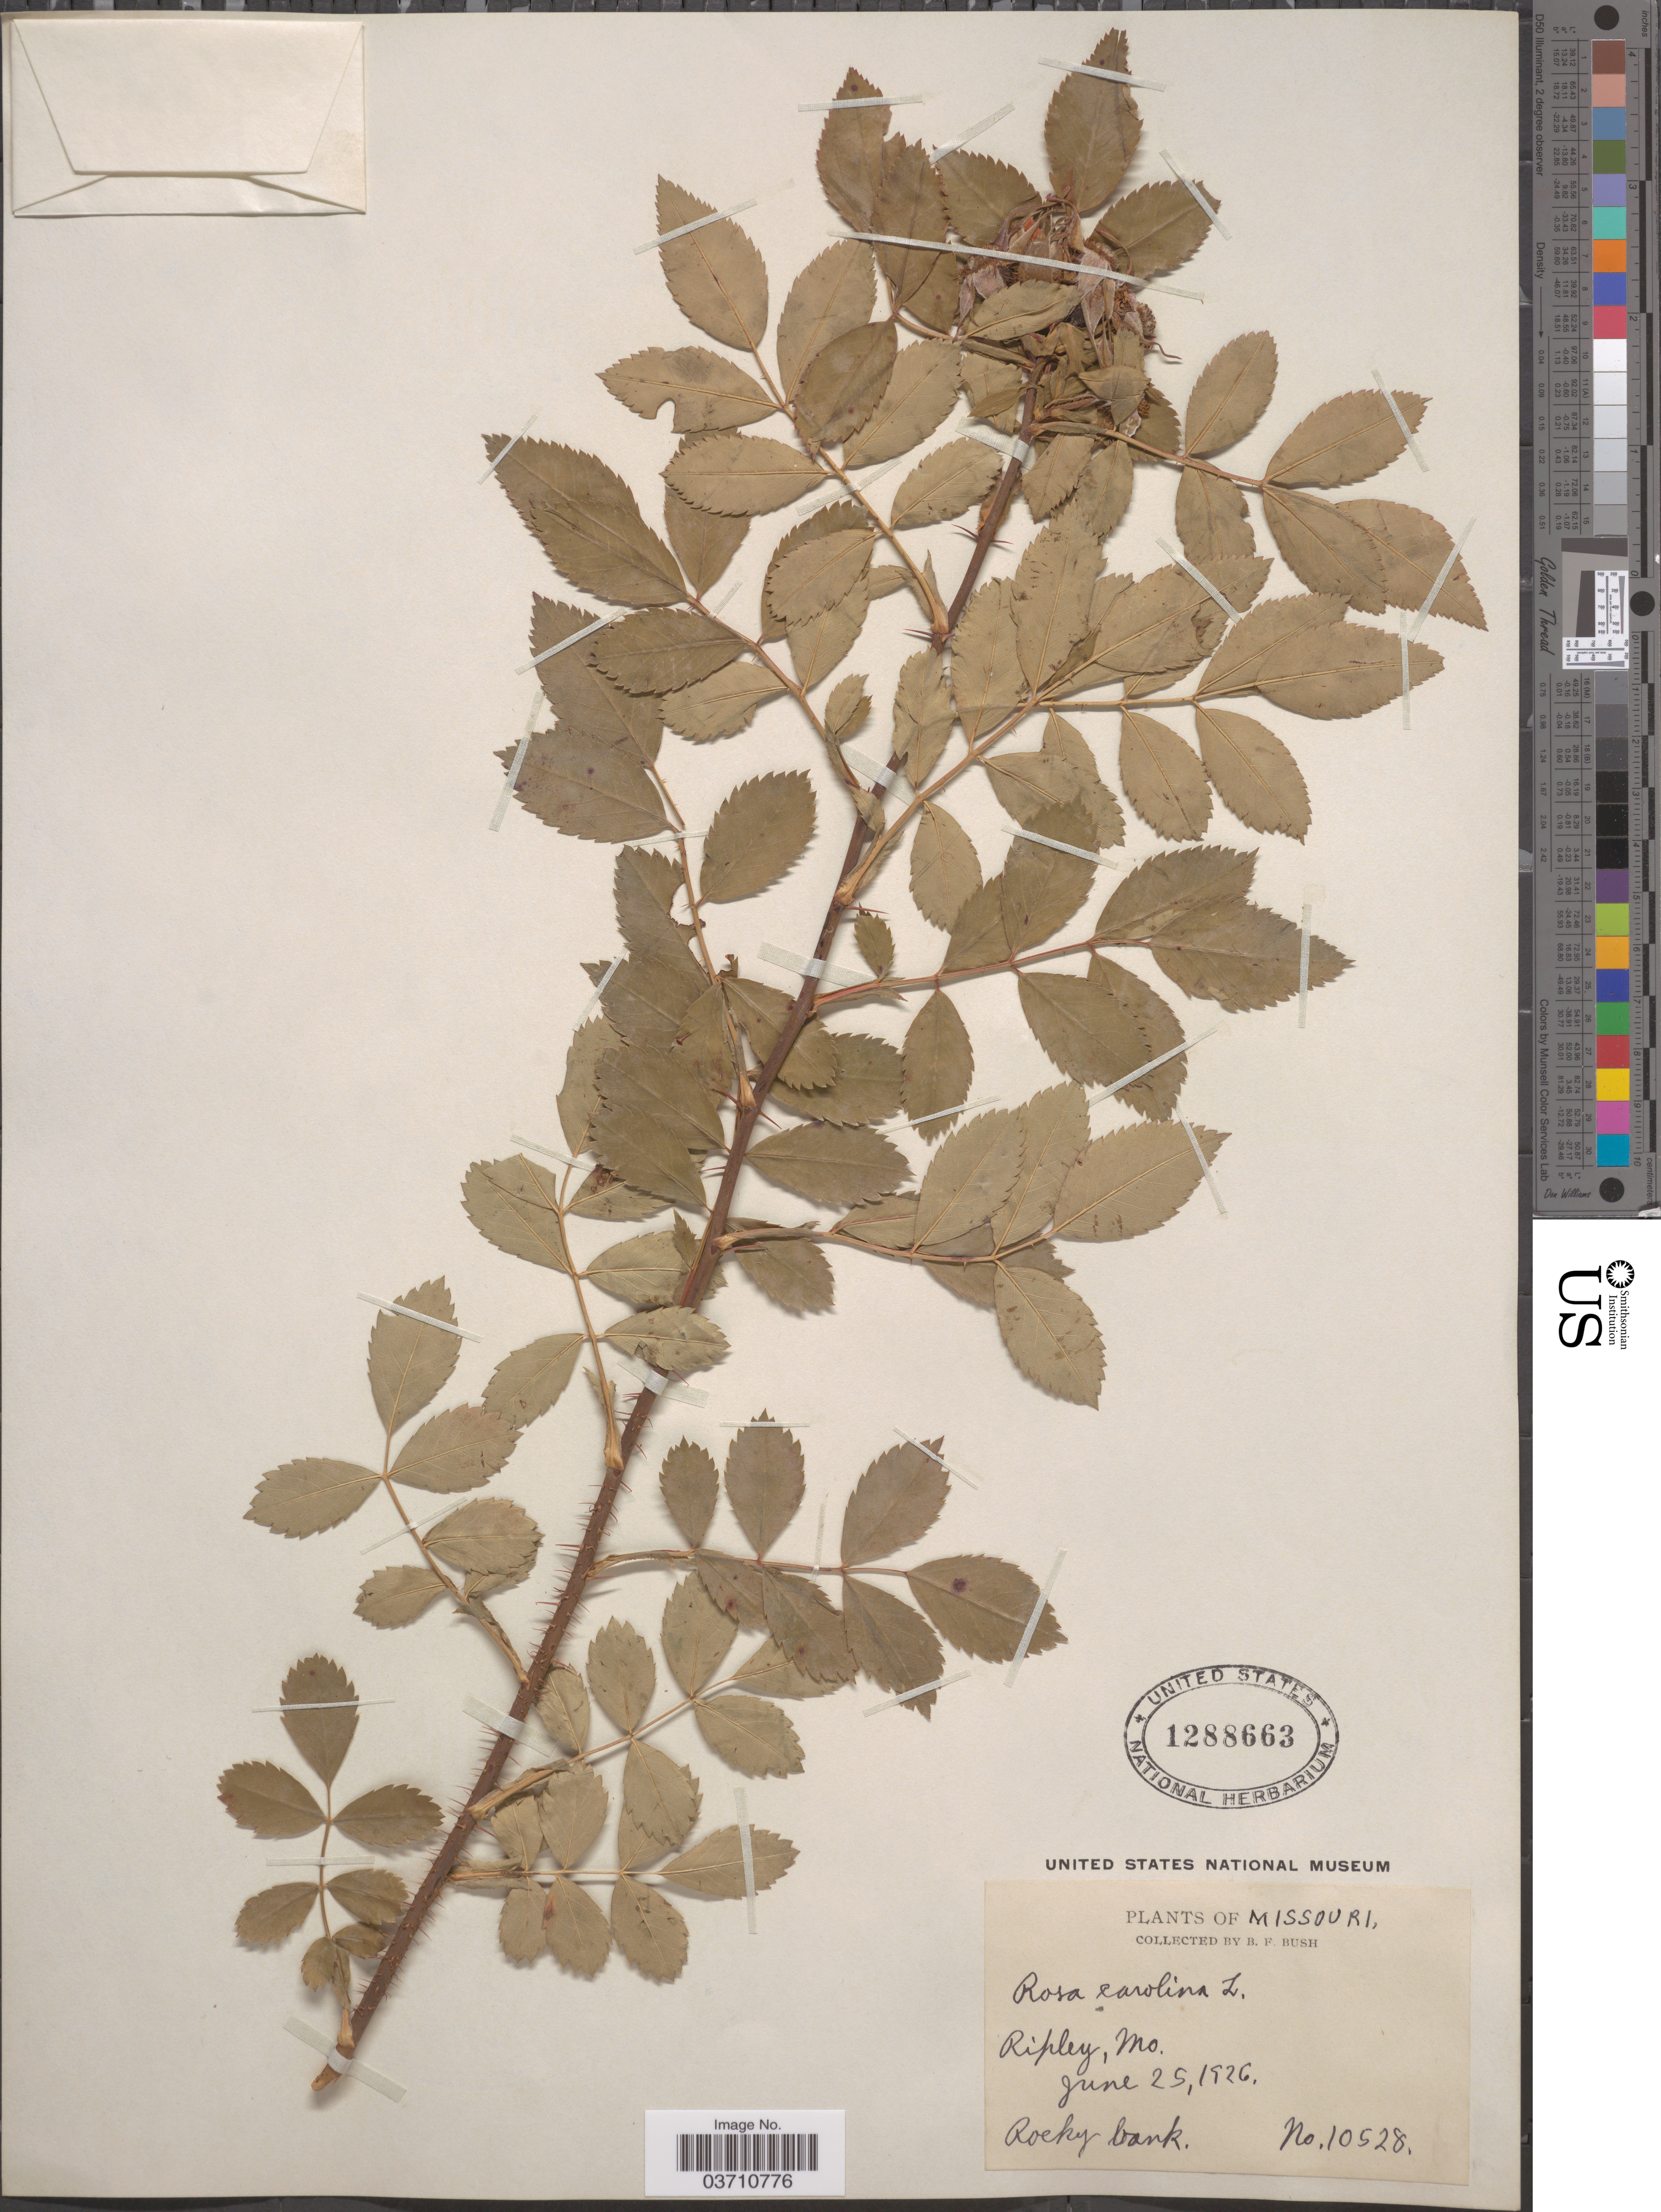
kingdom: Plantae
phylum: Tracheophyta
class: Magnoliopsida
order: Rosales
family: Rosaceae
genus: Rosa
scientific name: Rosa carolina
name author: L.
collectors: B. F. Bush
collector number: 10528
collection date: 1926-06-25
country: United States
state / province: Missouri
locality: Ripley.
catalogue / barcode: US 1288663